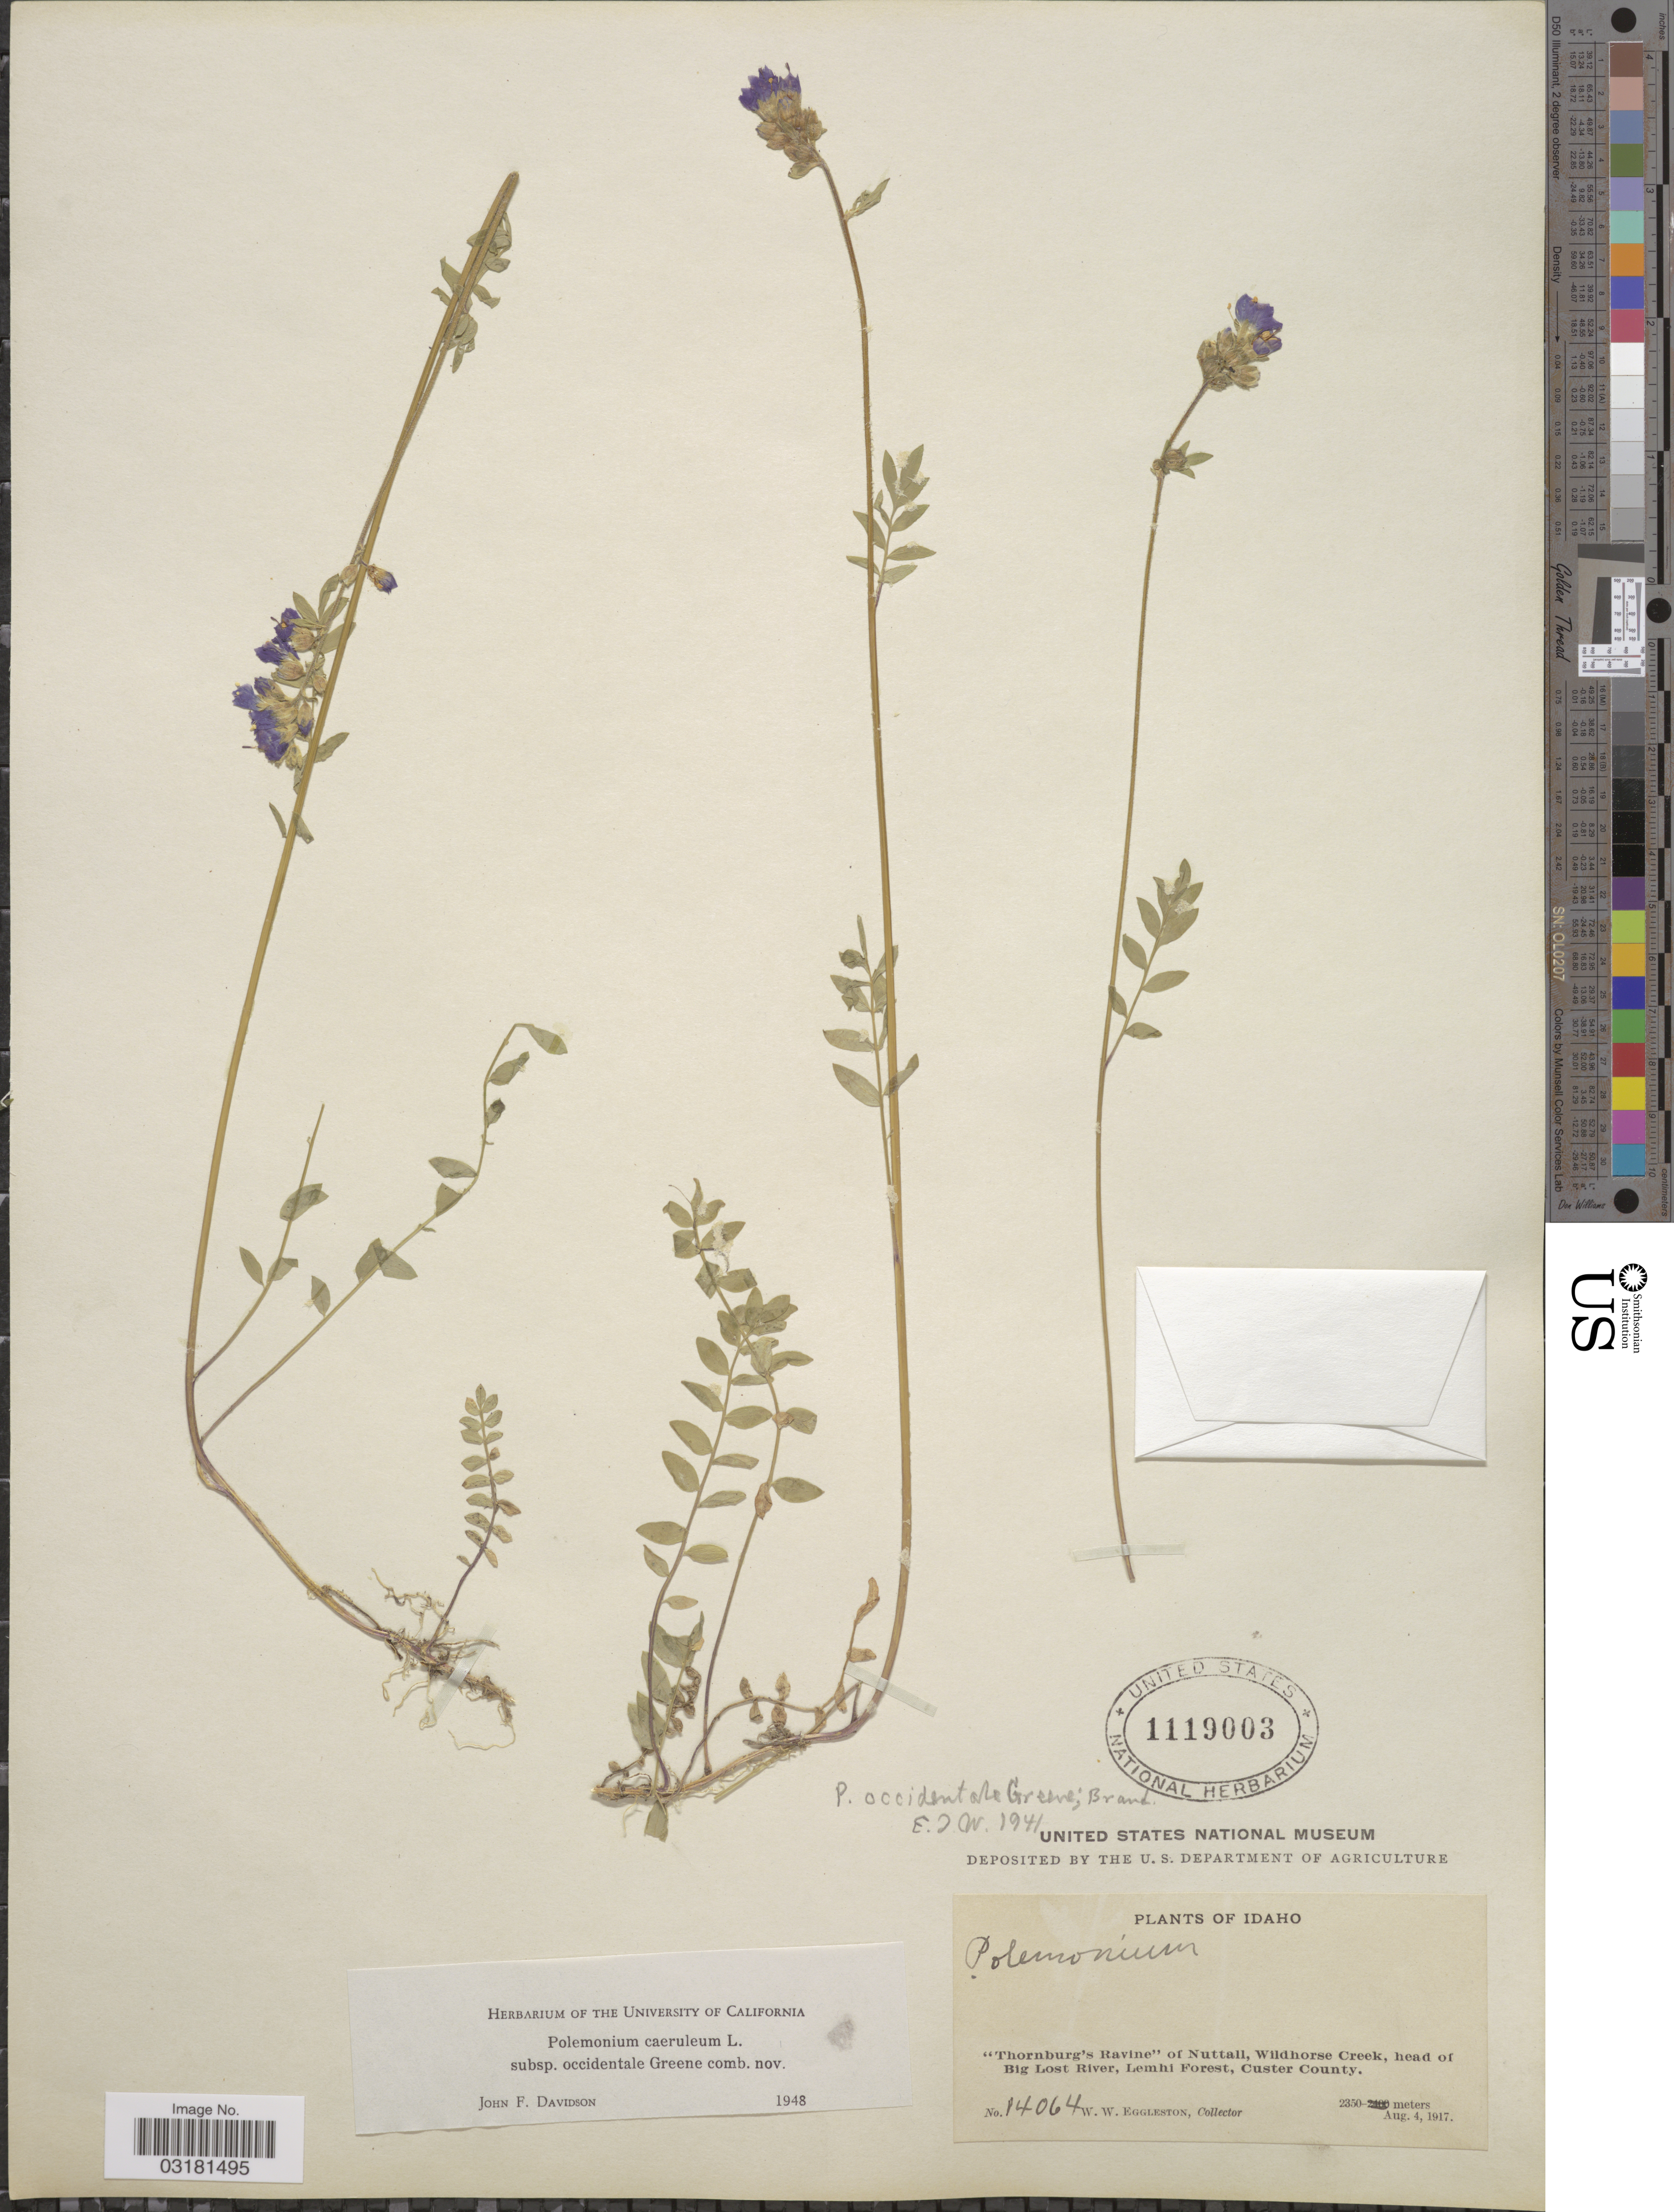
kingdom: Plantae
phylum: Tracheophyta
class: Magnoliopsida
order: Ericales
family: Polemoniaceae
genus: Polemonium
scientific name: Polemonium occidentale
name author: Greene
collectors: W. W. Eggleston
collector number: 14064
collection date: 1917-08-04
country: United States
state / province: Idaho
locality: Thornburg's Ravine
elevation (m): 2350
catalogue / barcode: US 1119003